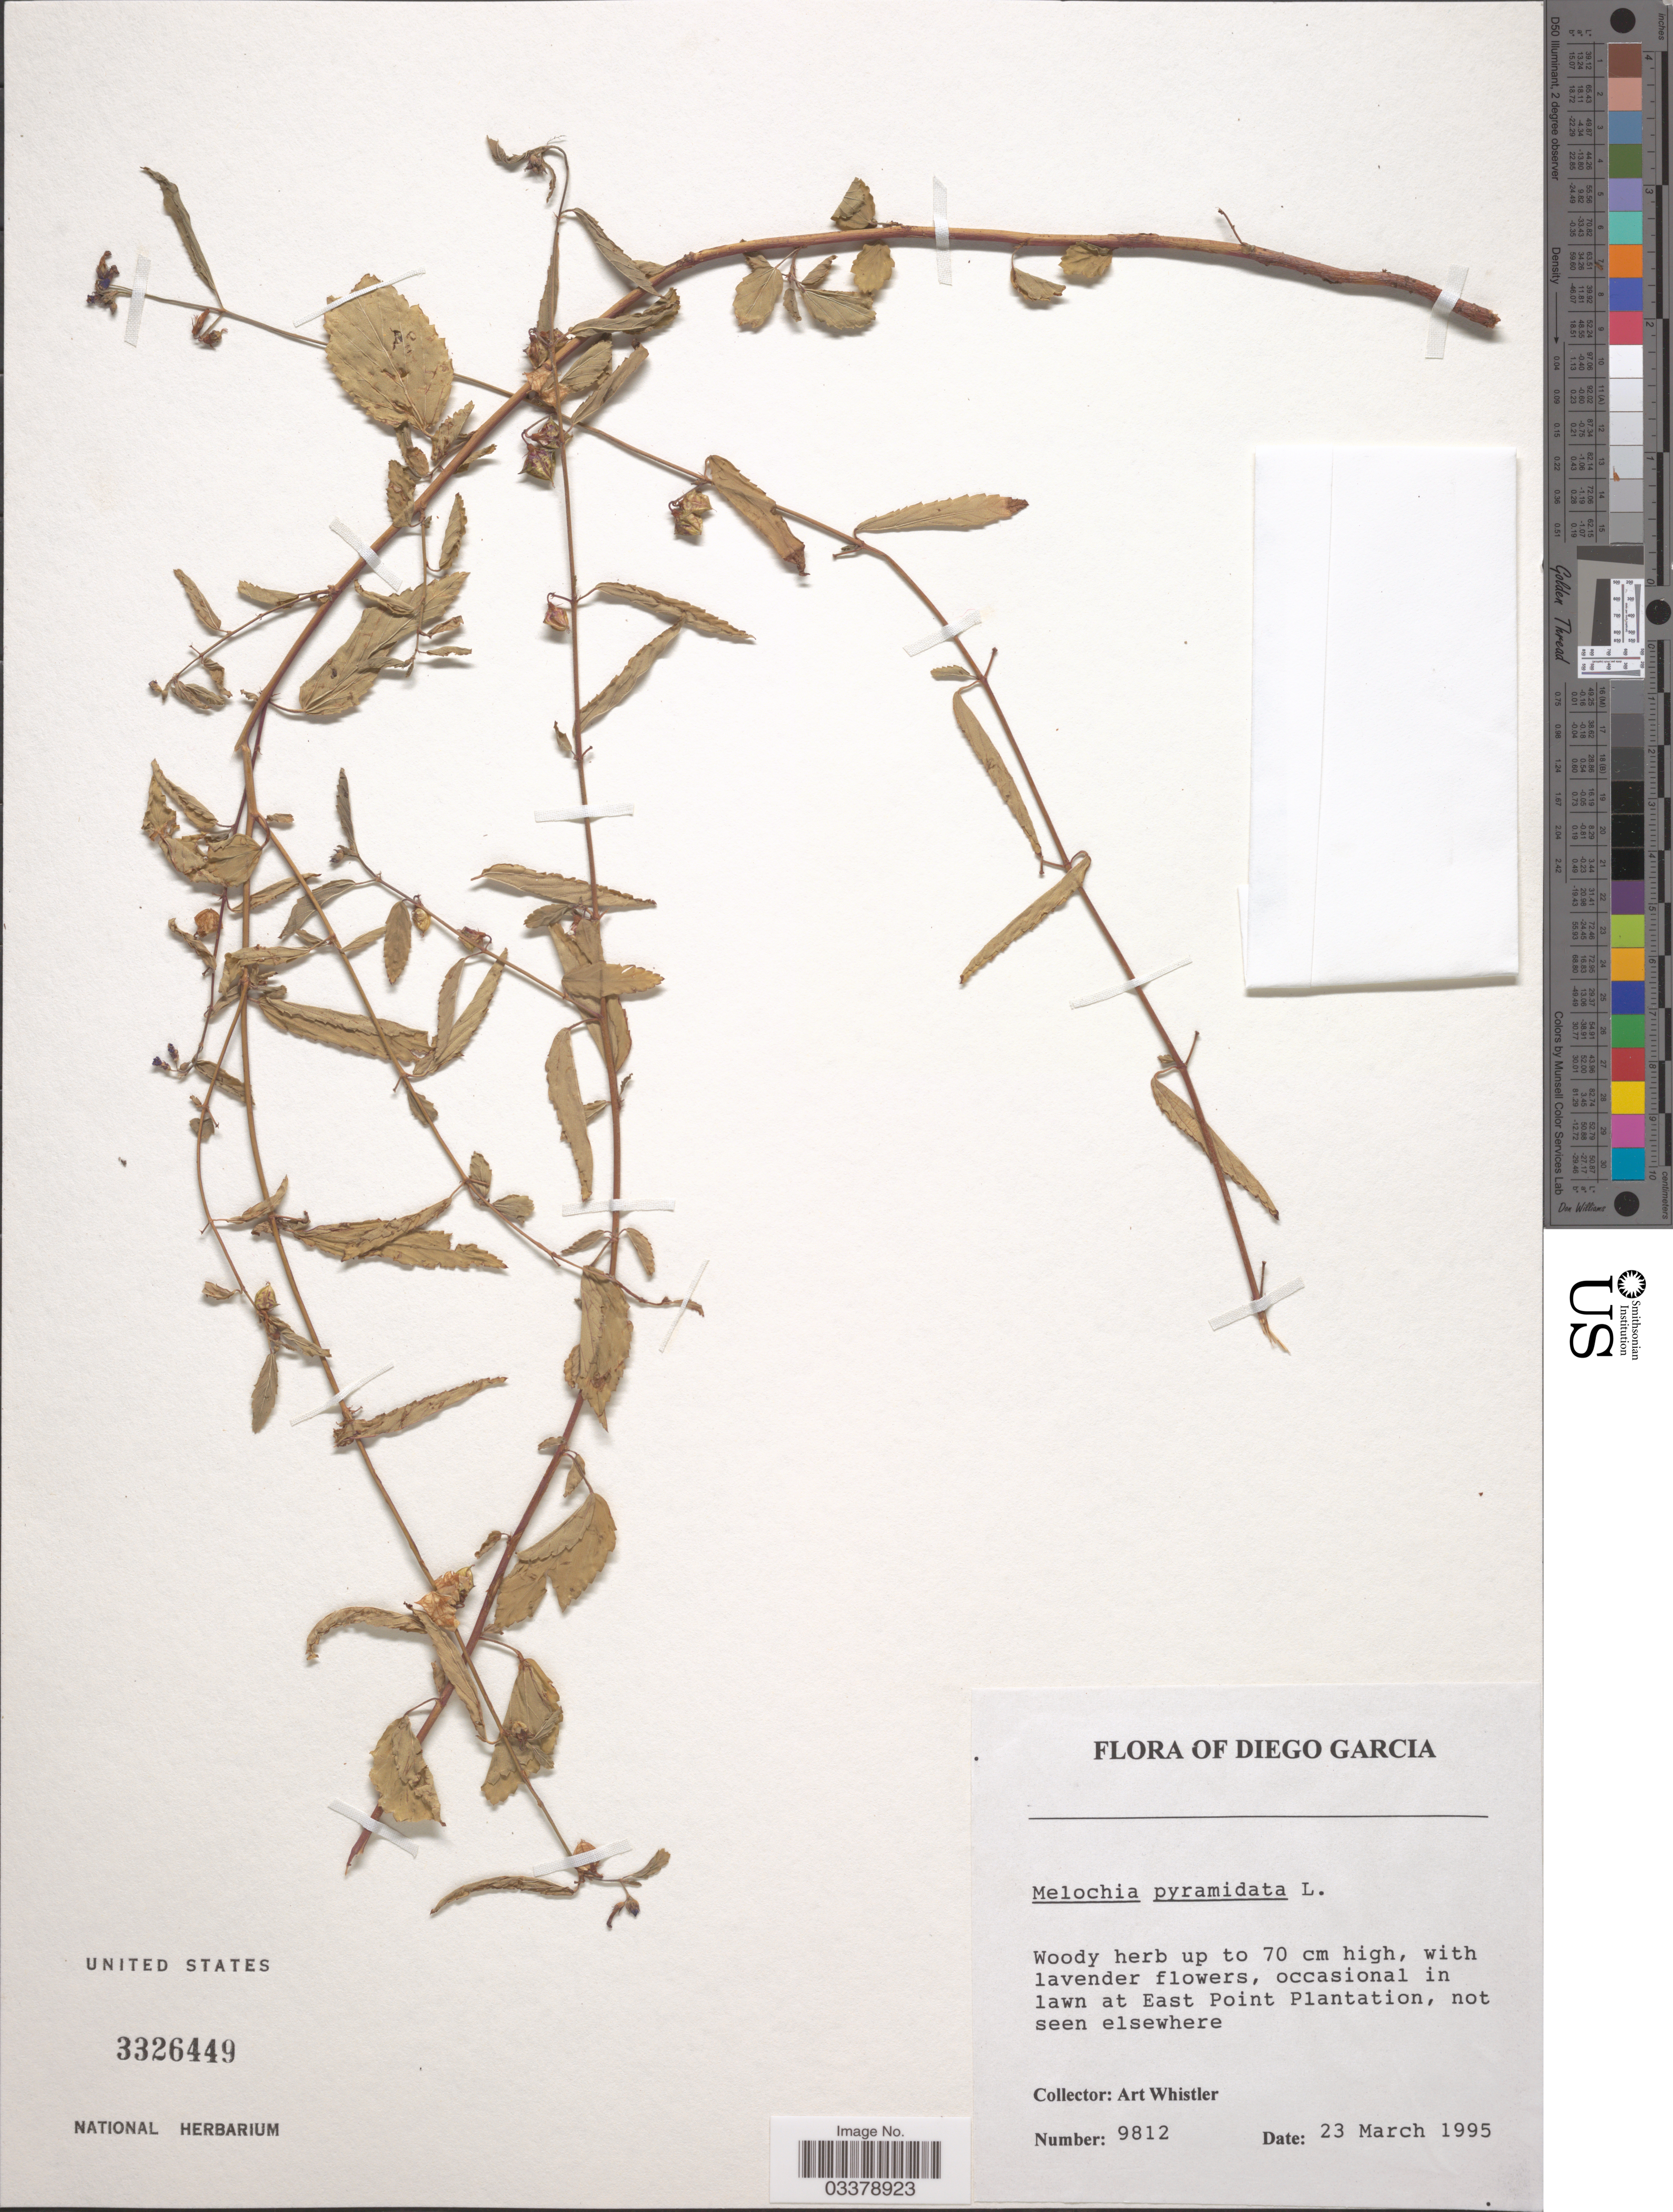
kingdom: Plantae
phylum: Tracheophyta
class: Magnoliopsida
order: Malvales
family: Malvaceae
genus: Melochia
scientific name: Melochia pyramidata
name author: L.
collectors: A. Whistler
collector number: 9812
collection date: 1995-03-23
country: British Indian Ocean Territory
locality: Diego Garcia, occasional in lawn at East Point Plantation.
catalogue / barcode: US 3326449